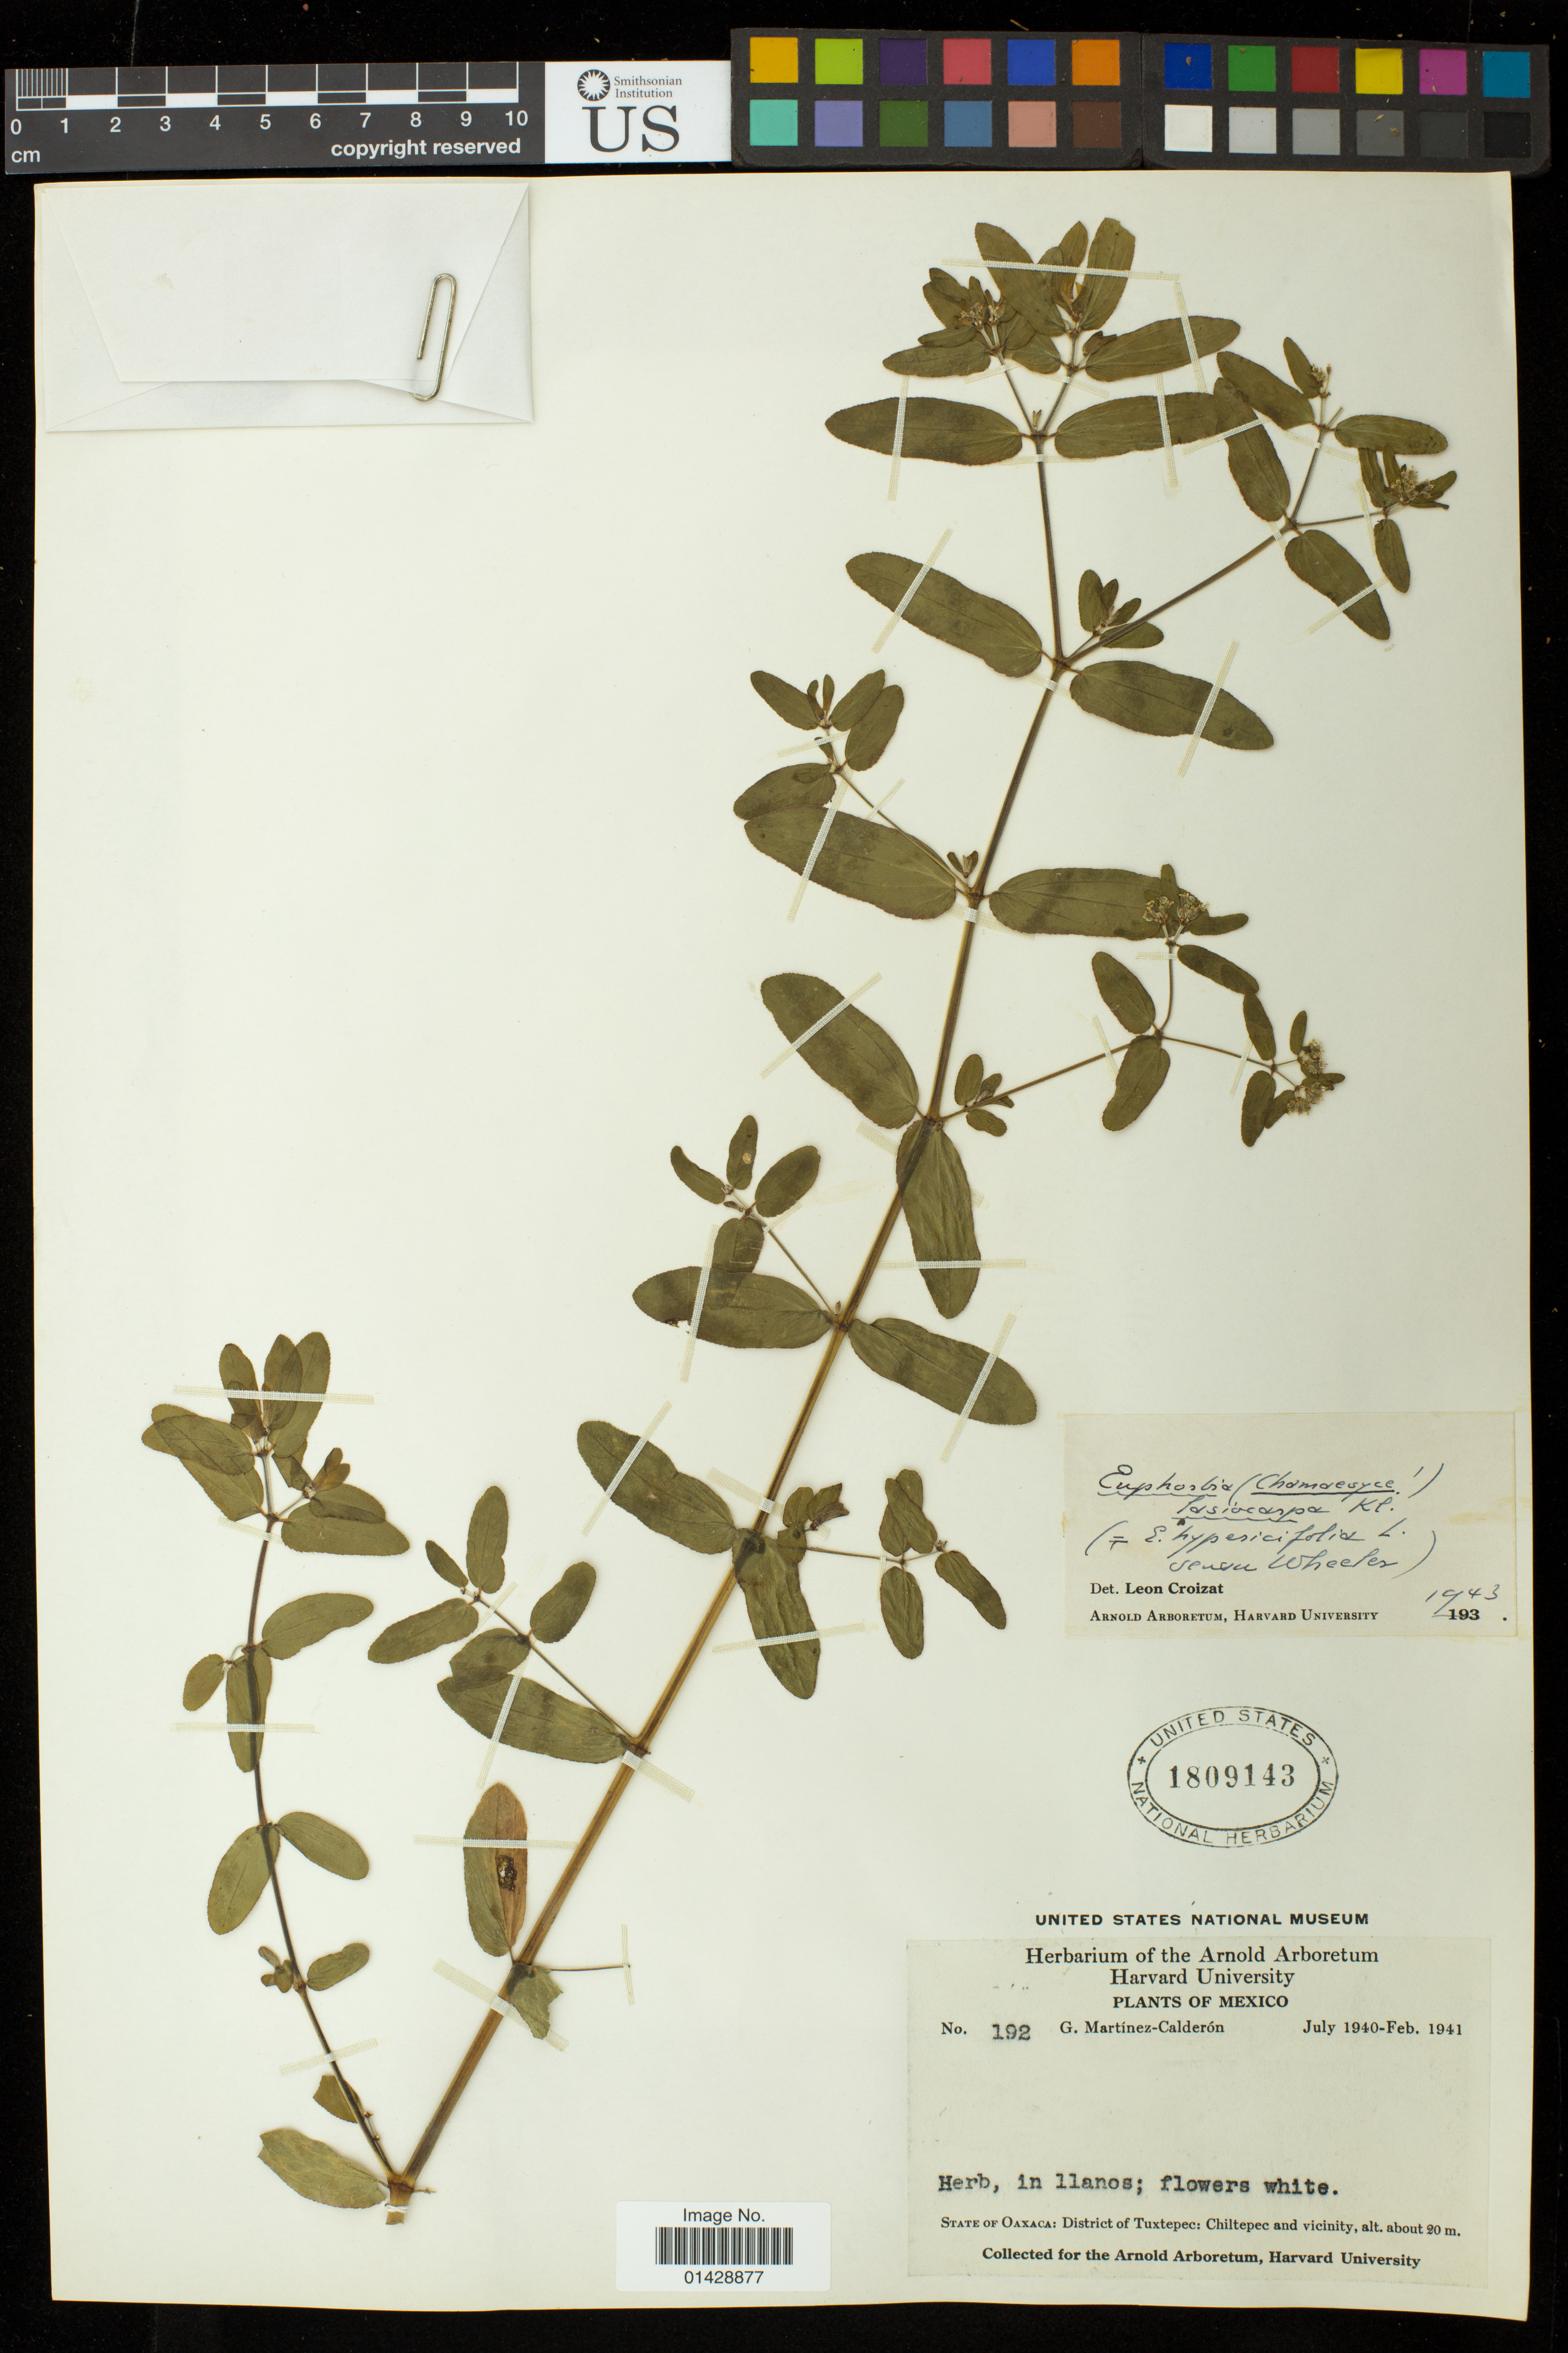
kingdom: Plantae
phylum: Tracheophyta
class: Magnoliopsida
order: Malpighiales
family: Euphorbiaceae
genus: Euphorbia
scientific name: Euphorbia lasiocarpa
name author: Klotzsch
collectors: G. M. Calderon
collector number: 192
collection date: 1940-07/1941-02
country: Mexico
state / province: Oaxaca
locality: District of Tuxtepec: Chiltepec and vicinity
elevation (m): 20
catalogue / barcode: US 1809143